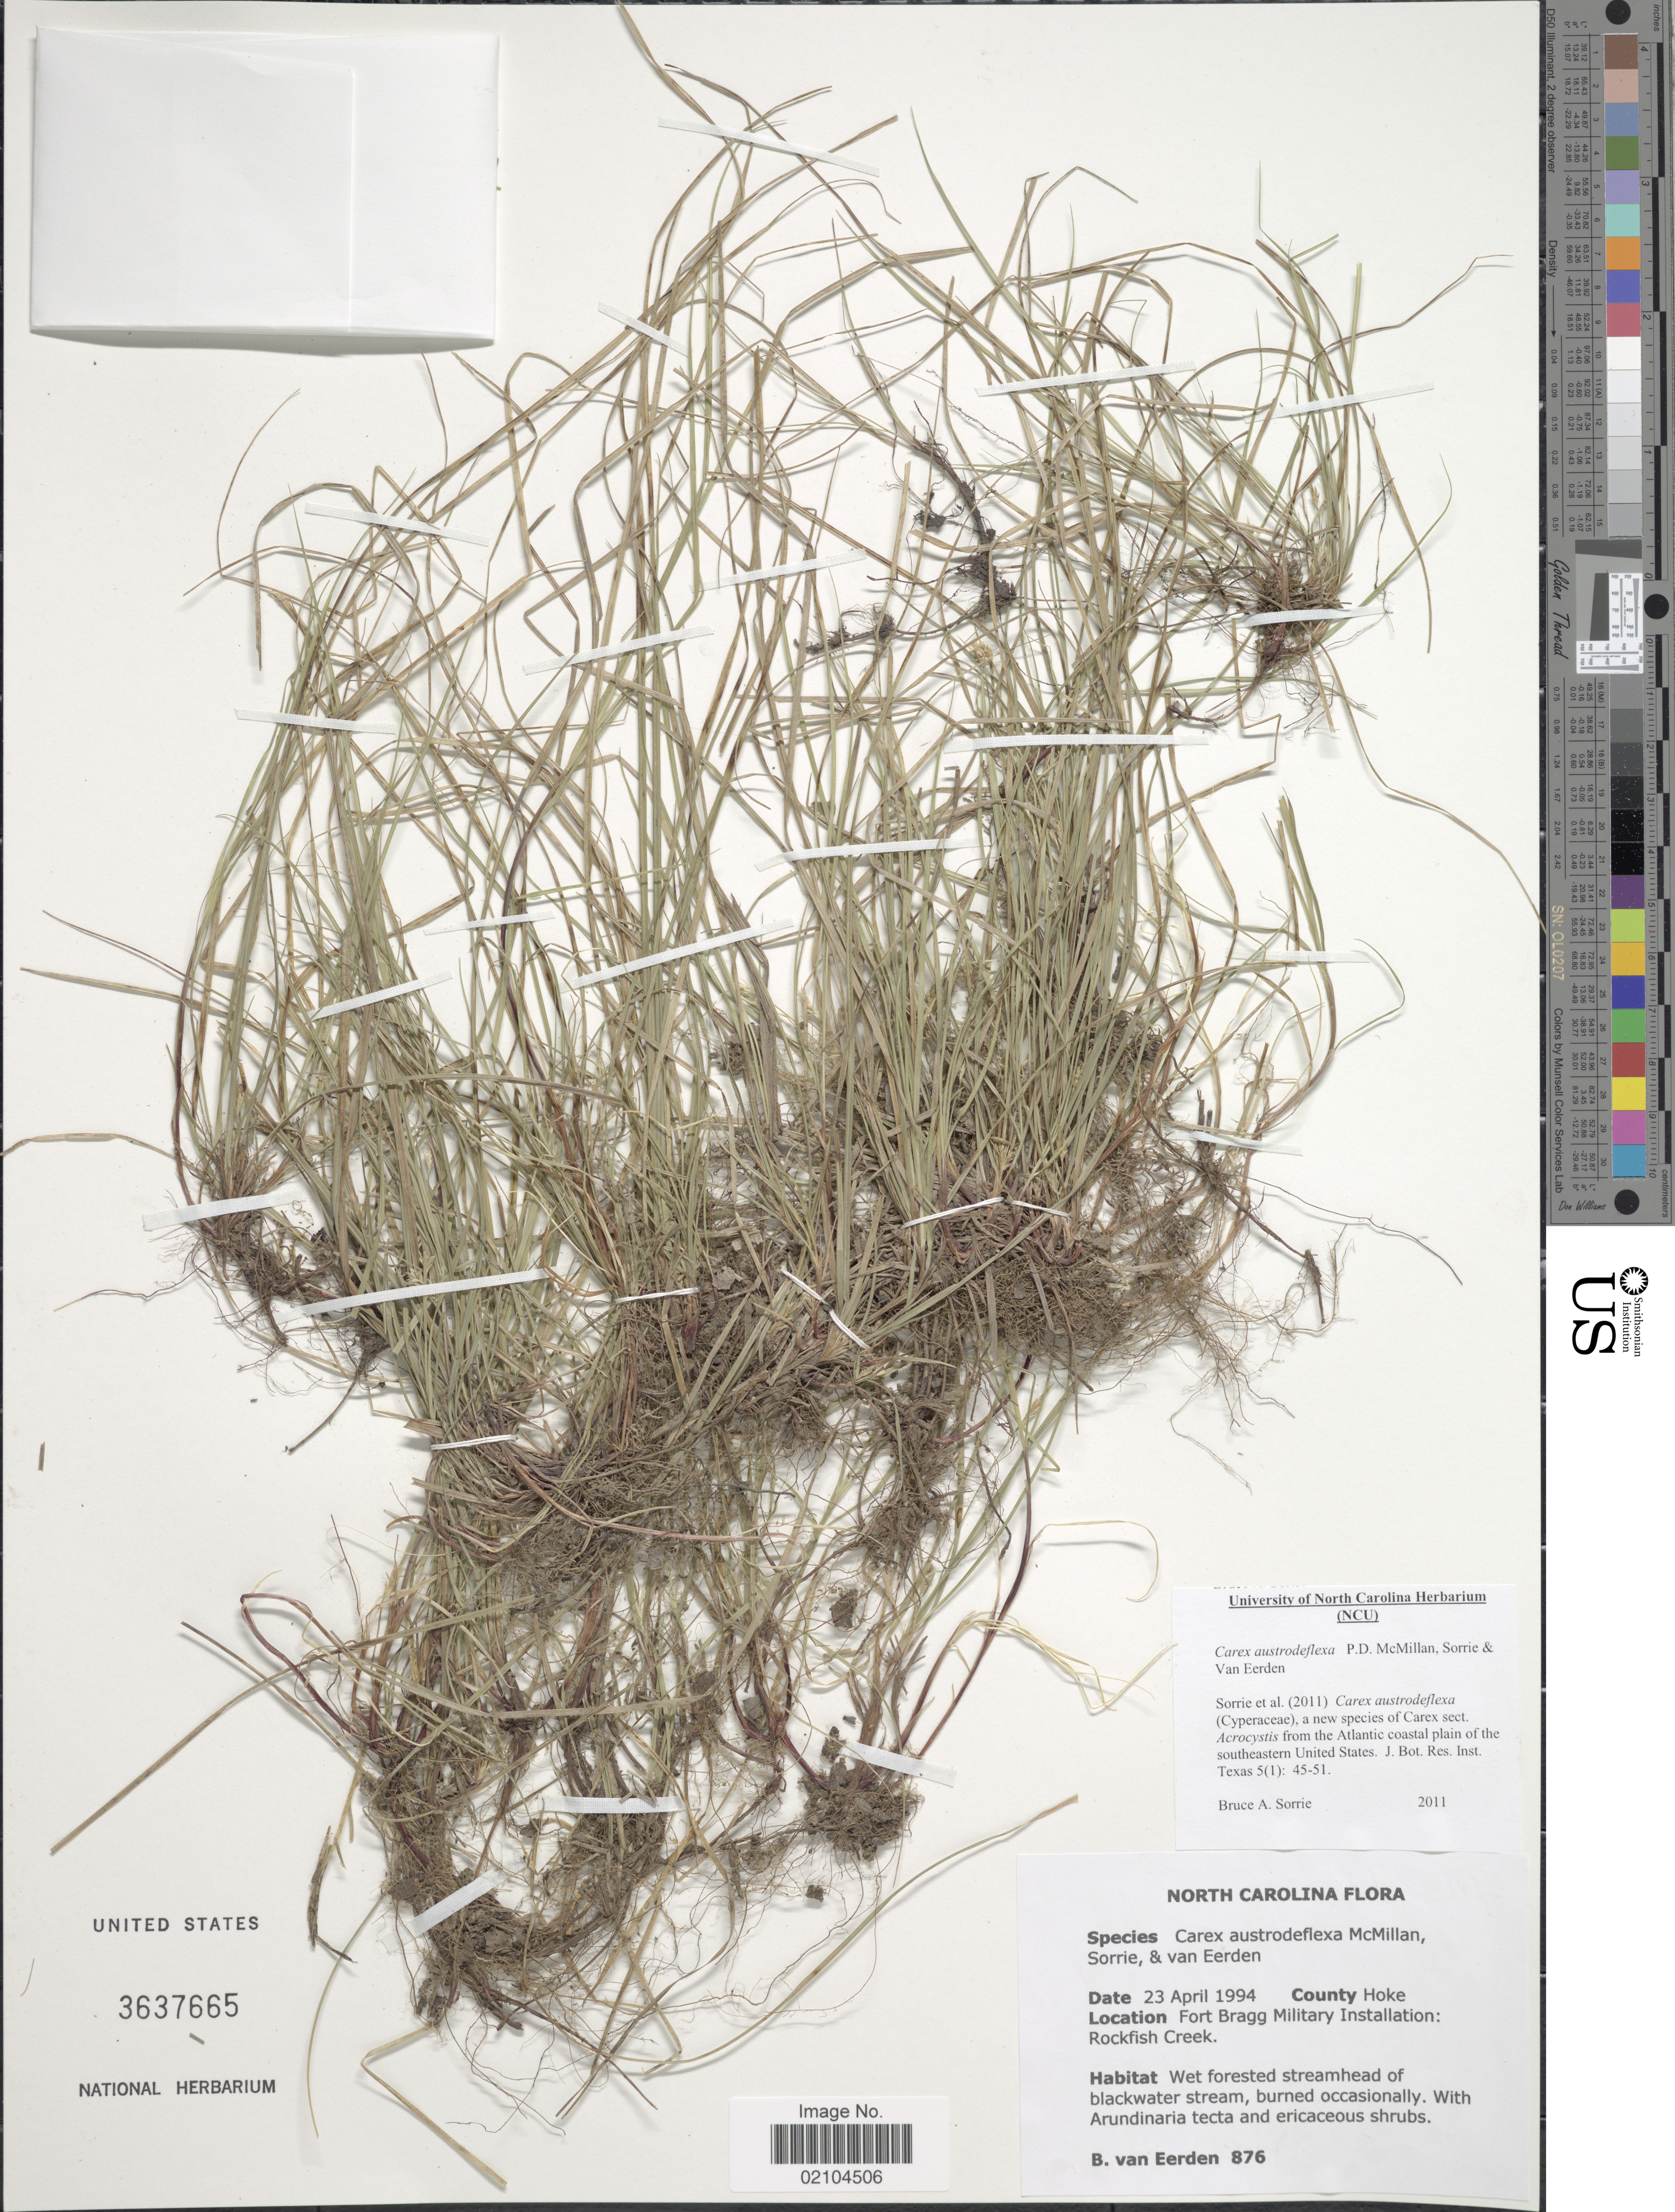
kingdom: Plantae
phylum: Tracheophyta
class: Liliopsida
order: Poales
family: Cyperaceae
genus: Carex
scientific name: Carex austrodeflexa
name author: P.D. McMillan et al.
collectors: B. van Eerden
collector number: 876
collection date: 1994-04-23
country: United States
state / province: North Carolina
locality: County Hoke, Fort Bragg Military Installation: Rockfish Creek, wet forested streamhead of blackwater stream.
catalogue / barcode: US 3637665